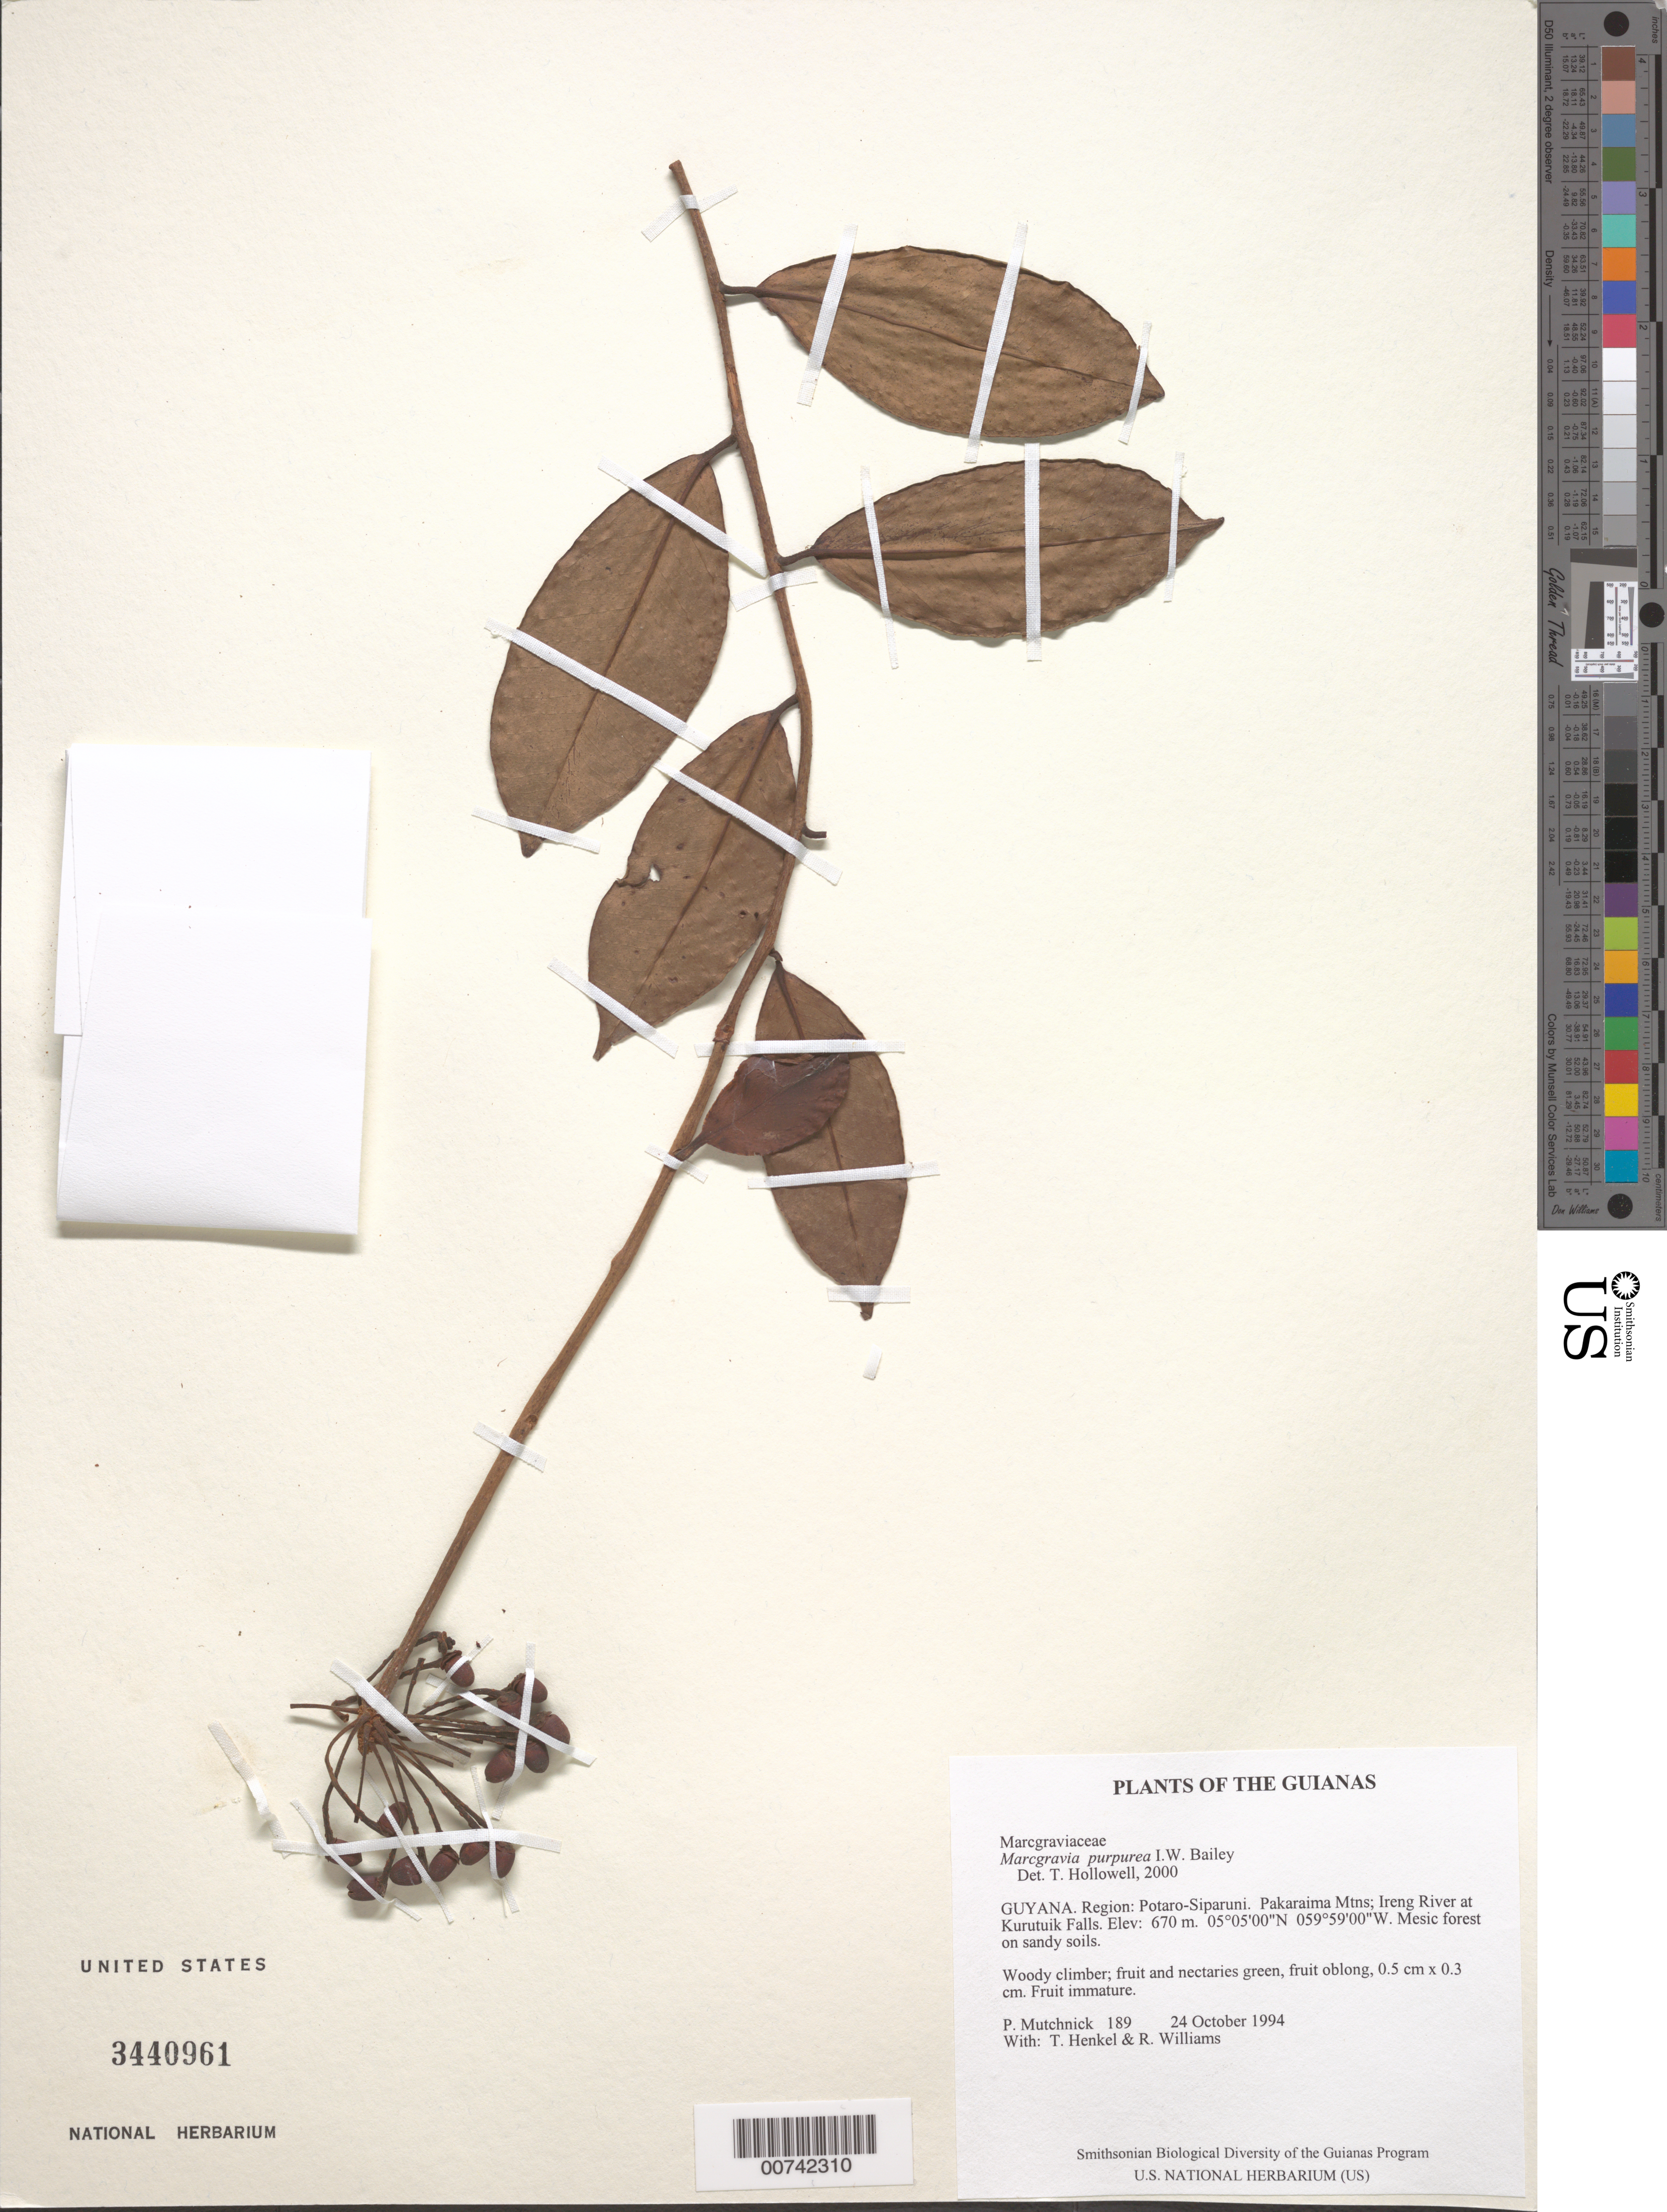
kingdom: Plantae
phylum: Tracheophyta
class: Magnoliopsida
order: Ericales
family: Marcgraviaceae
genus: Marcgravia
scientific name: Marcgravia purpurea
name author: I.W. Bailey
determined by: Hollowell, T. H., (BOT), Smithsonian Institution - National Museum of Natural History (UNITED STATES)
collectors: P. Mutchnick, T. Henkel & R. Williams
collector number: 189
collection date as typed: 24 October 1994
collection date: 1994-10-24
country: Guyana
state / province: Potaro-Siparuni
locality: Pakaraima Mtns; Ireng River at Kurutuik Falls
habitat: Mesic forest on sandy soils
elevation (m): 670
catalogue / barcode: US 3440961